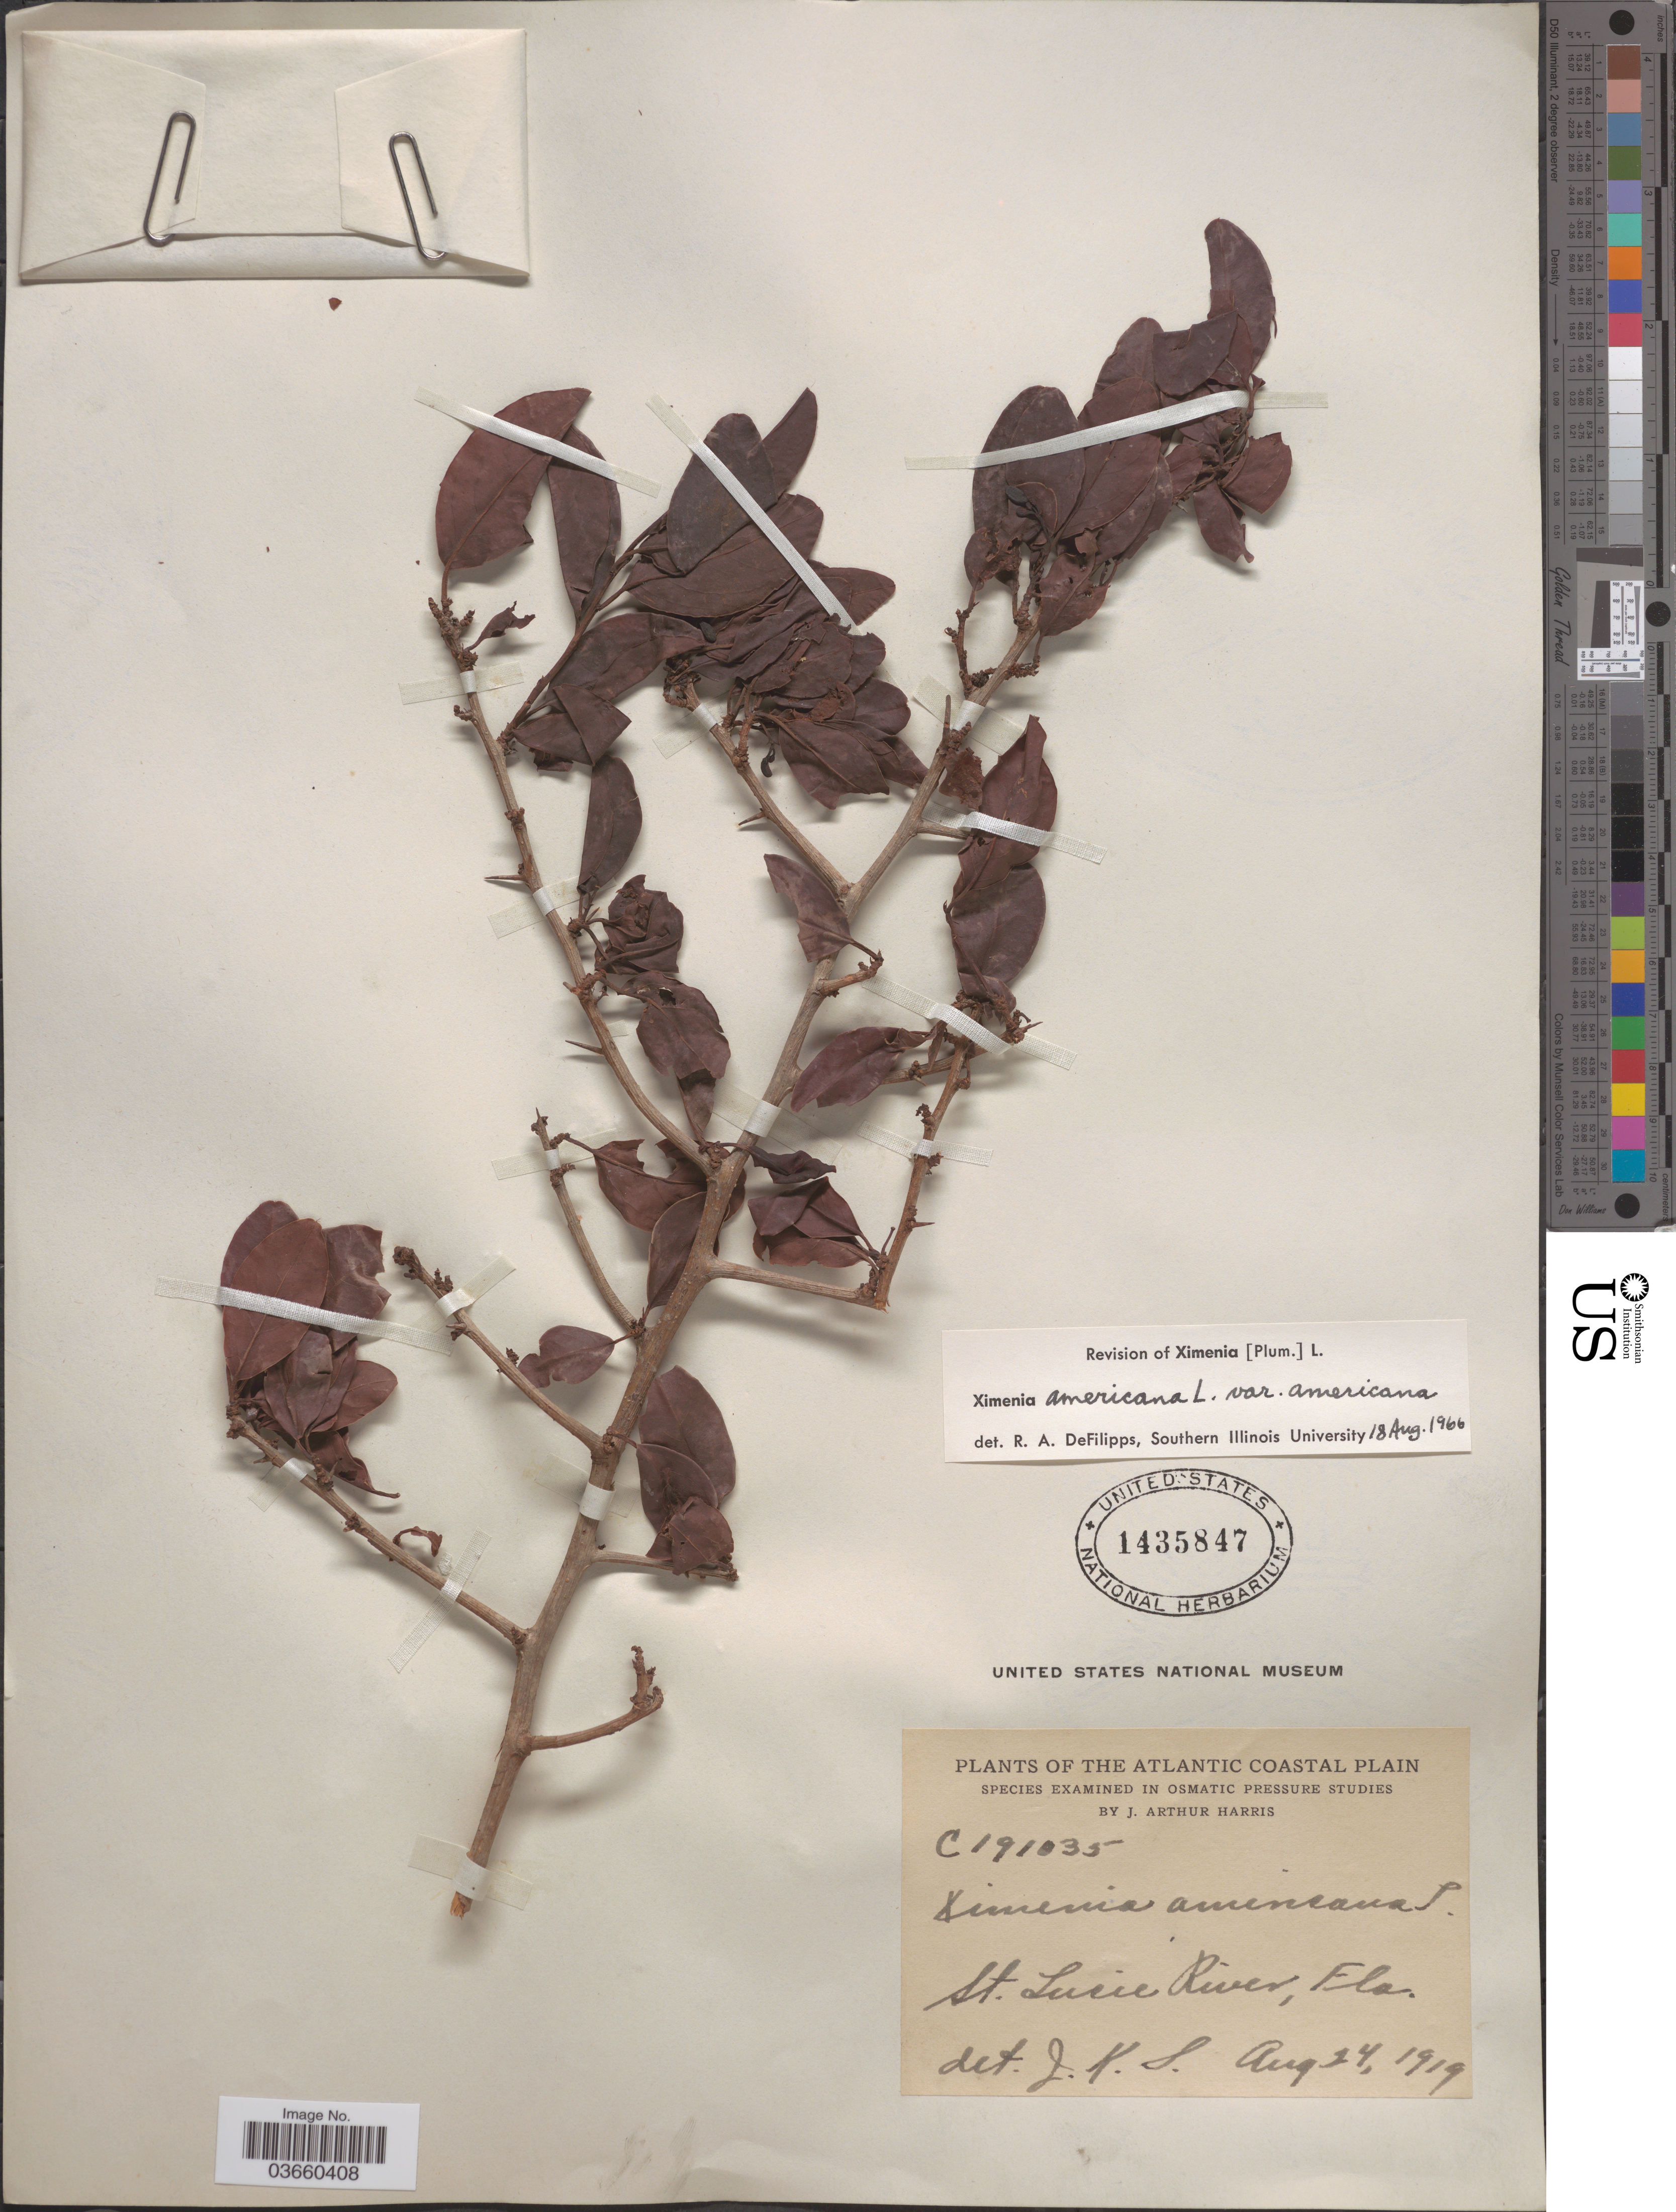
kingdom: Plantae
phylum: Tracheophyta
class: Magnoliopsida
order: Santalales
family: Ximeniaceae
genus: Ximenia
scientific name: Ximenia americana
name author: L.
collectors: J. A. Harris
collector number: C191035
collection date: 1919-08-24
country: United States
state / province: Florida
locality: The Atlantic Coastal Plain. St Lucie River.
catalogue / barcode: US 1435847